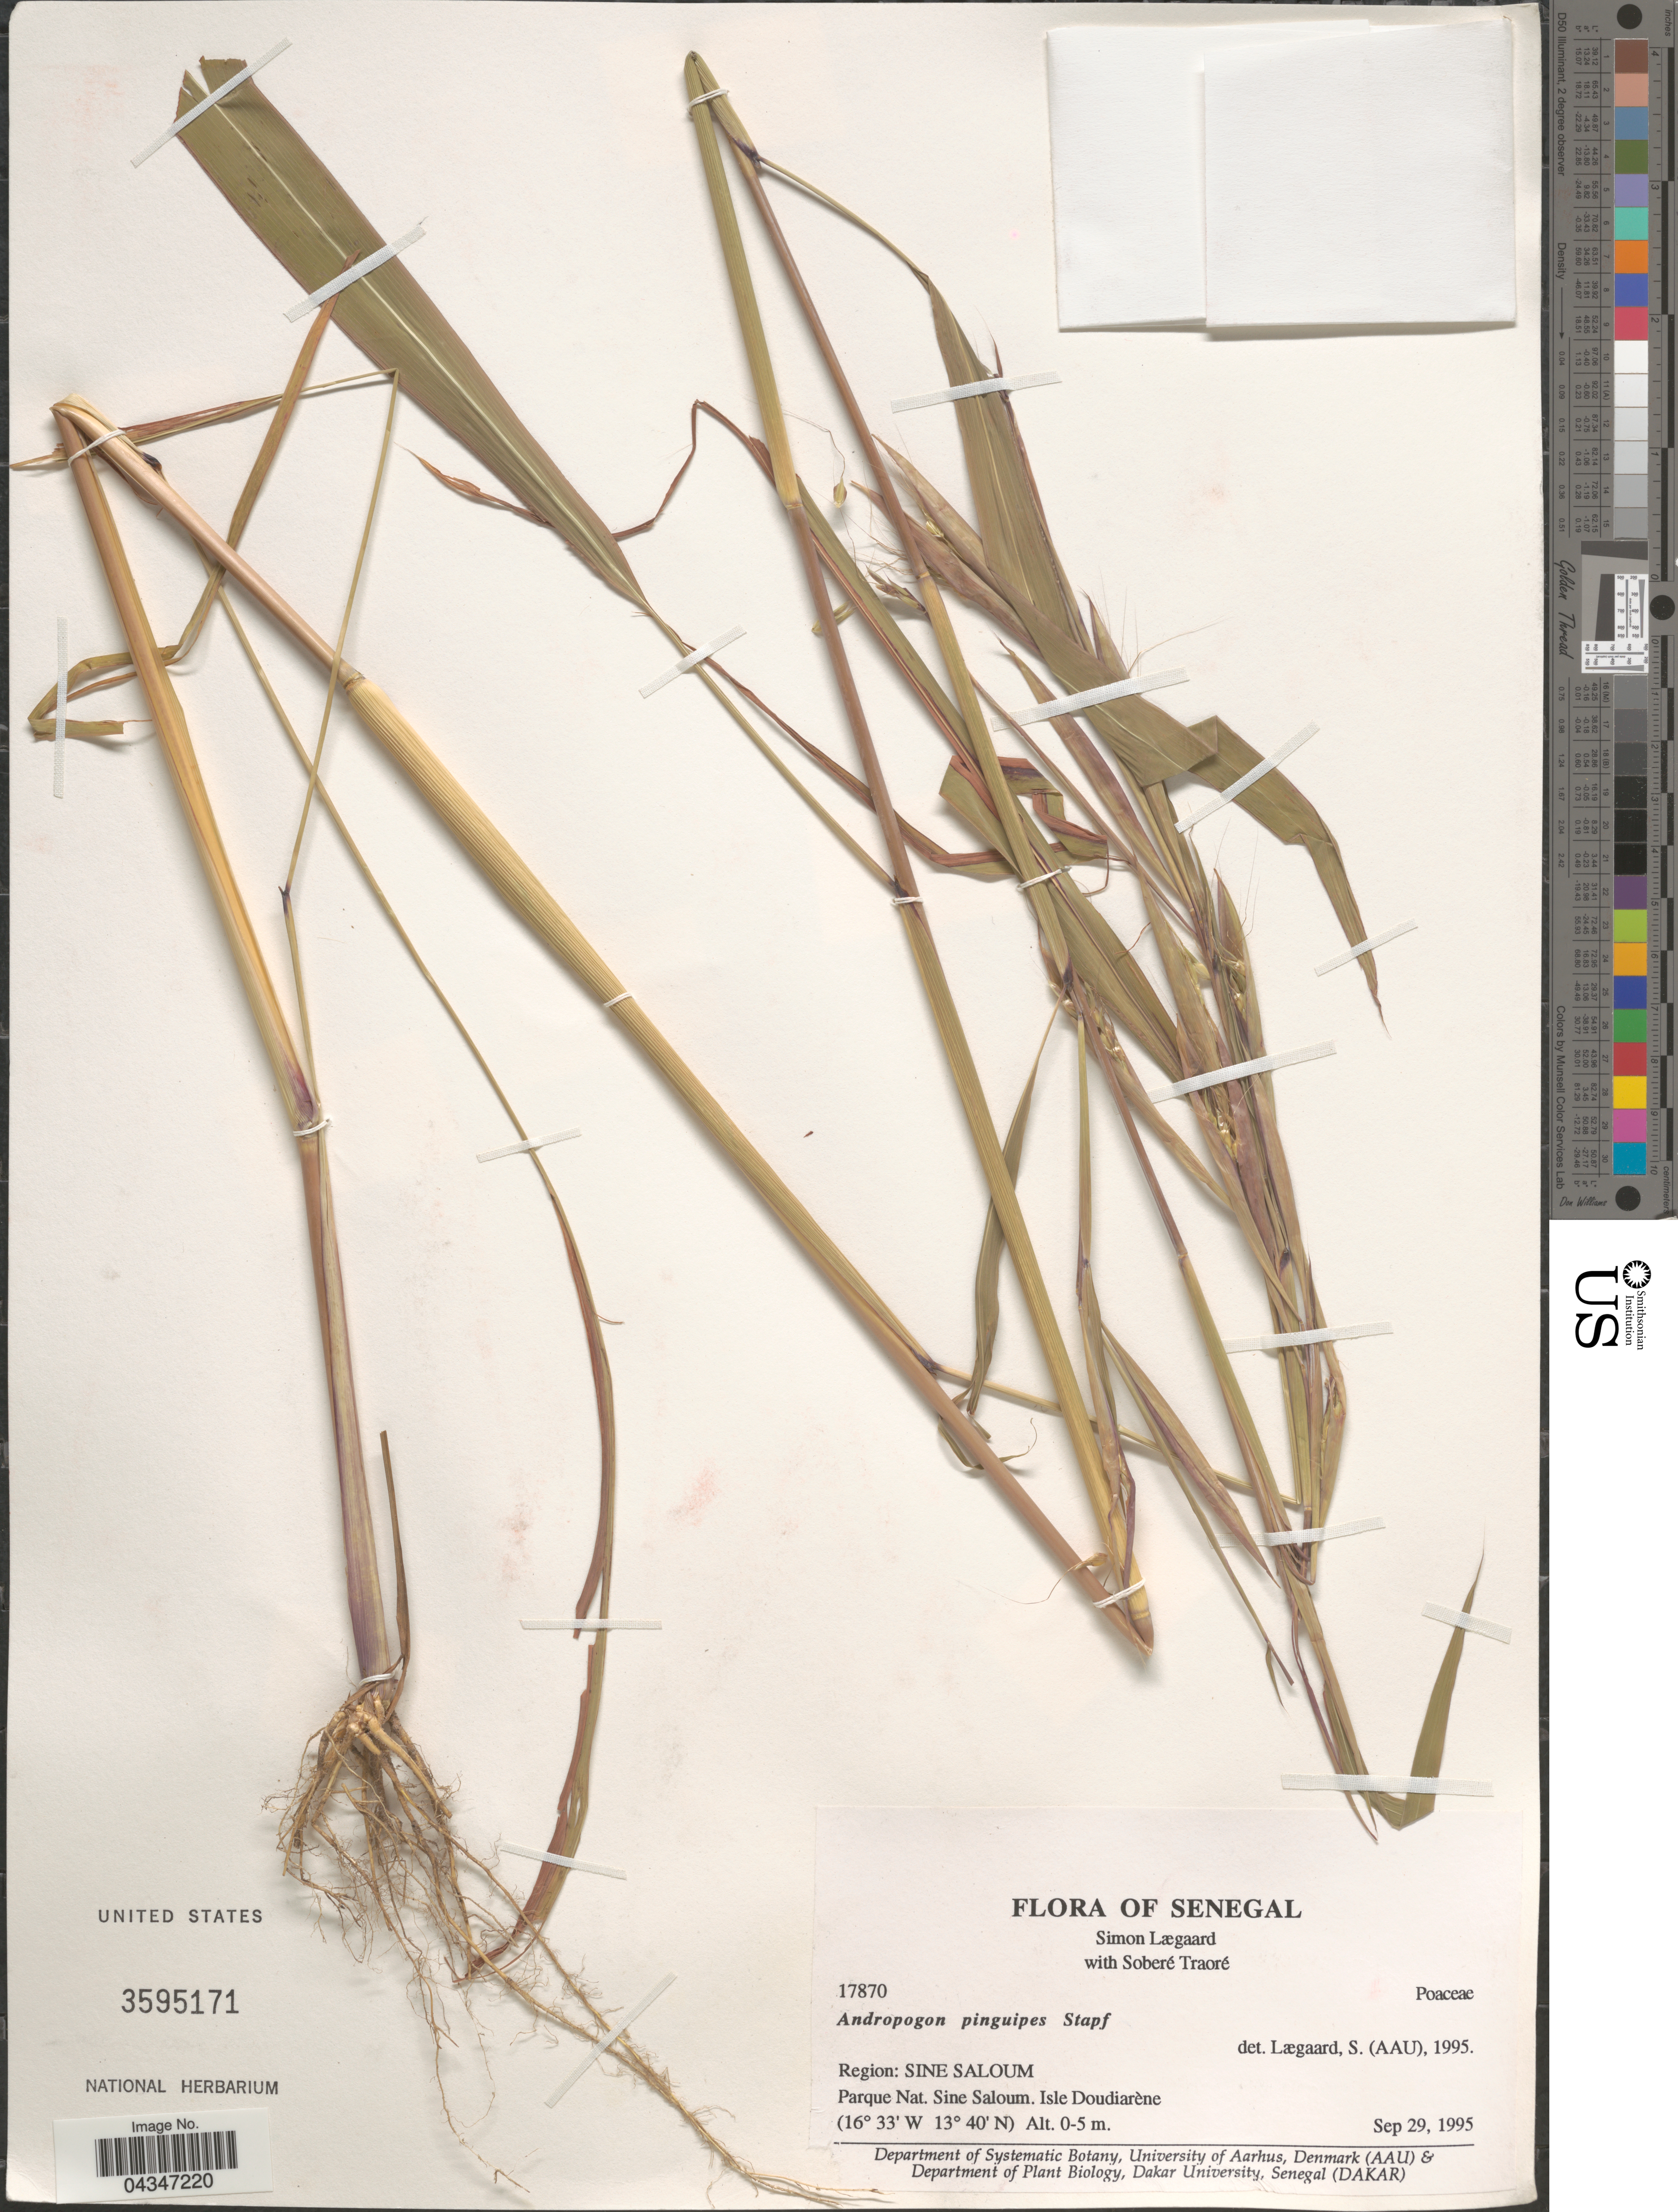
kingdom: Plantae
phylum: Tracheophyta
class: Liliopsida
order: Poales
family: Poaceae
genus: Andropogon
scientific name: Andropogon gayanus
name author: Kunth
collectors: S. Lægaard & S. Traore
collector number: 17870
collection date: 1995-09-29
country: Senegal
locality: Region: Sine Saloum. Parque Nat. Sine Saloum. Isle Doudiarène.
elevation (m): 0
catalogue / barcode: US 3595171